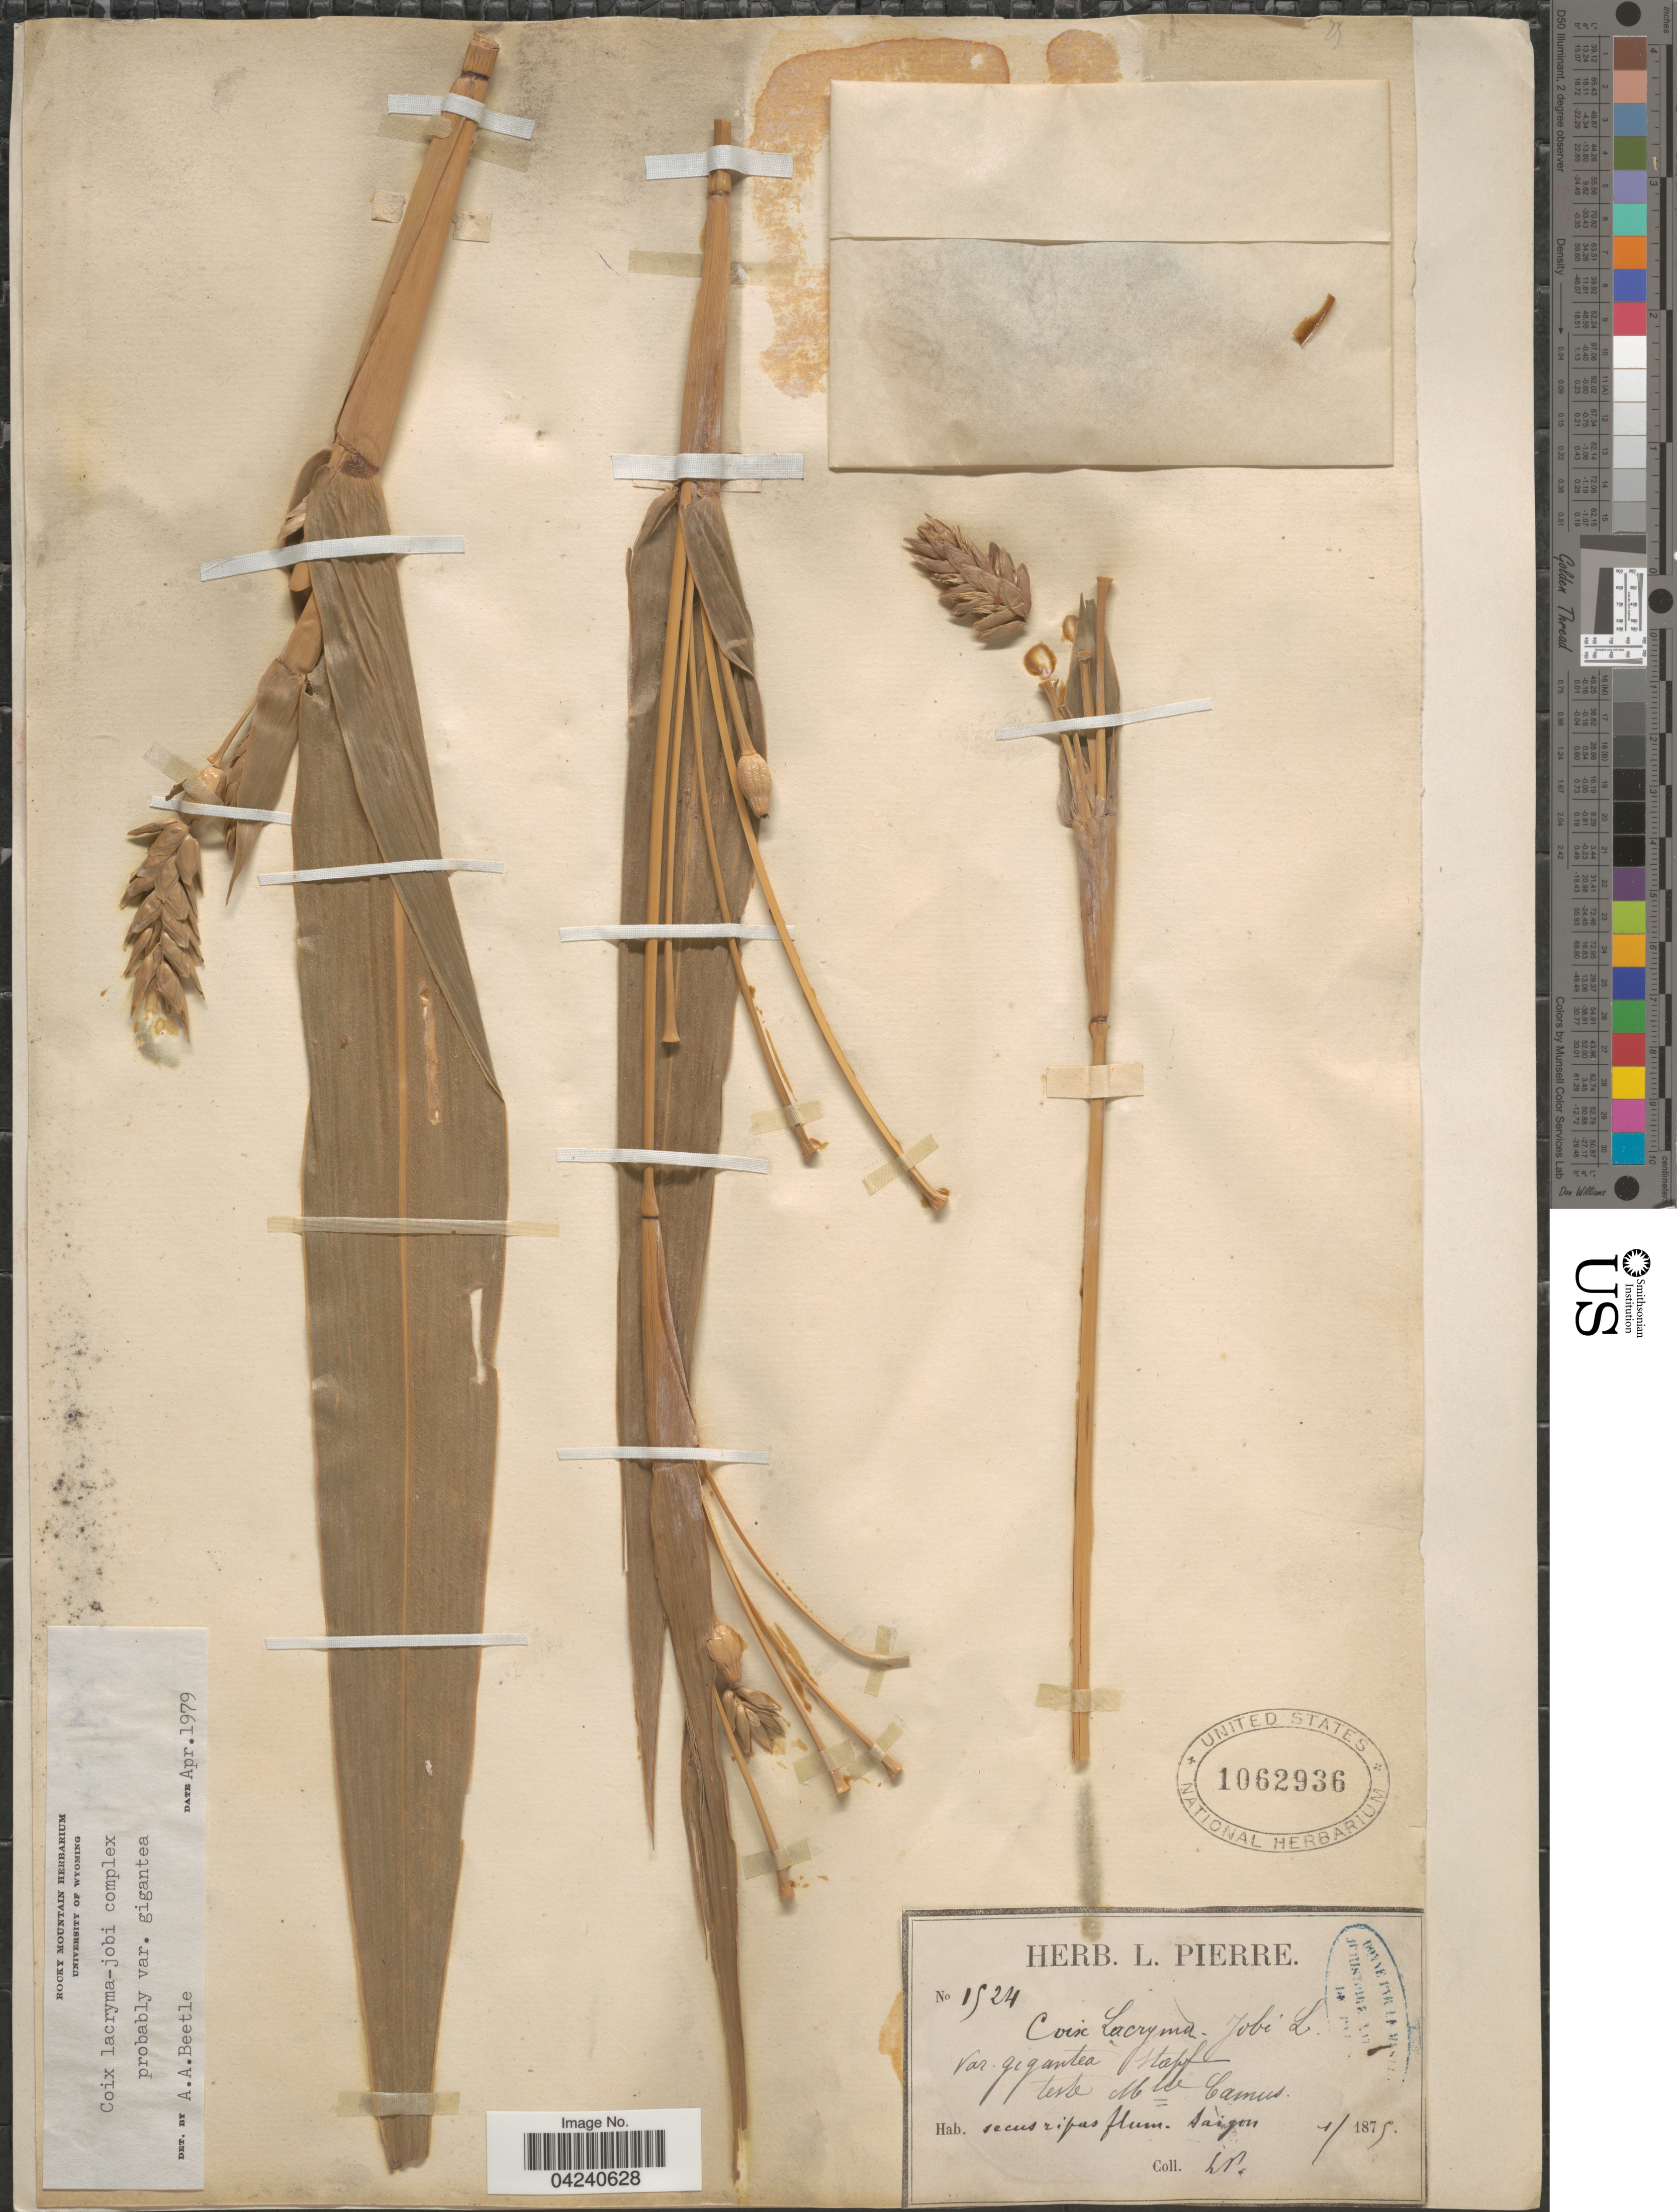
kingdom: Plantae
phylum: Tracheophyta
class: Liliopsida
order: Poales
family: Poaceae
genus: Coix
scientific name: Coix lacryma-jobi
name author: L.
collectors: L. Pierre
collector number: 1524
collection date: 1875-01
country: Vietnam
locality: Secus ripas flum. Saigon.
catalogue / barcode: US 1062936